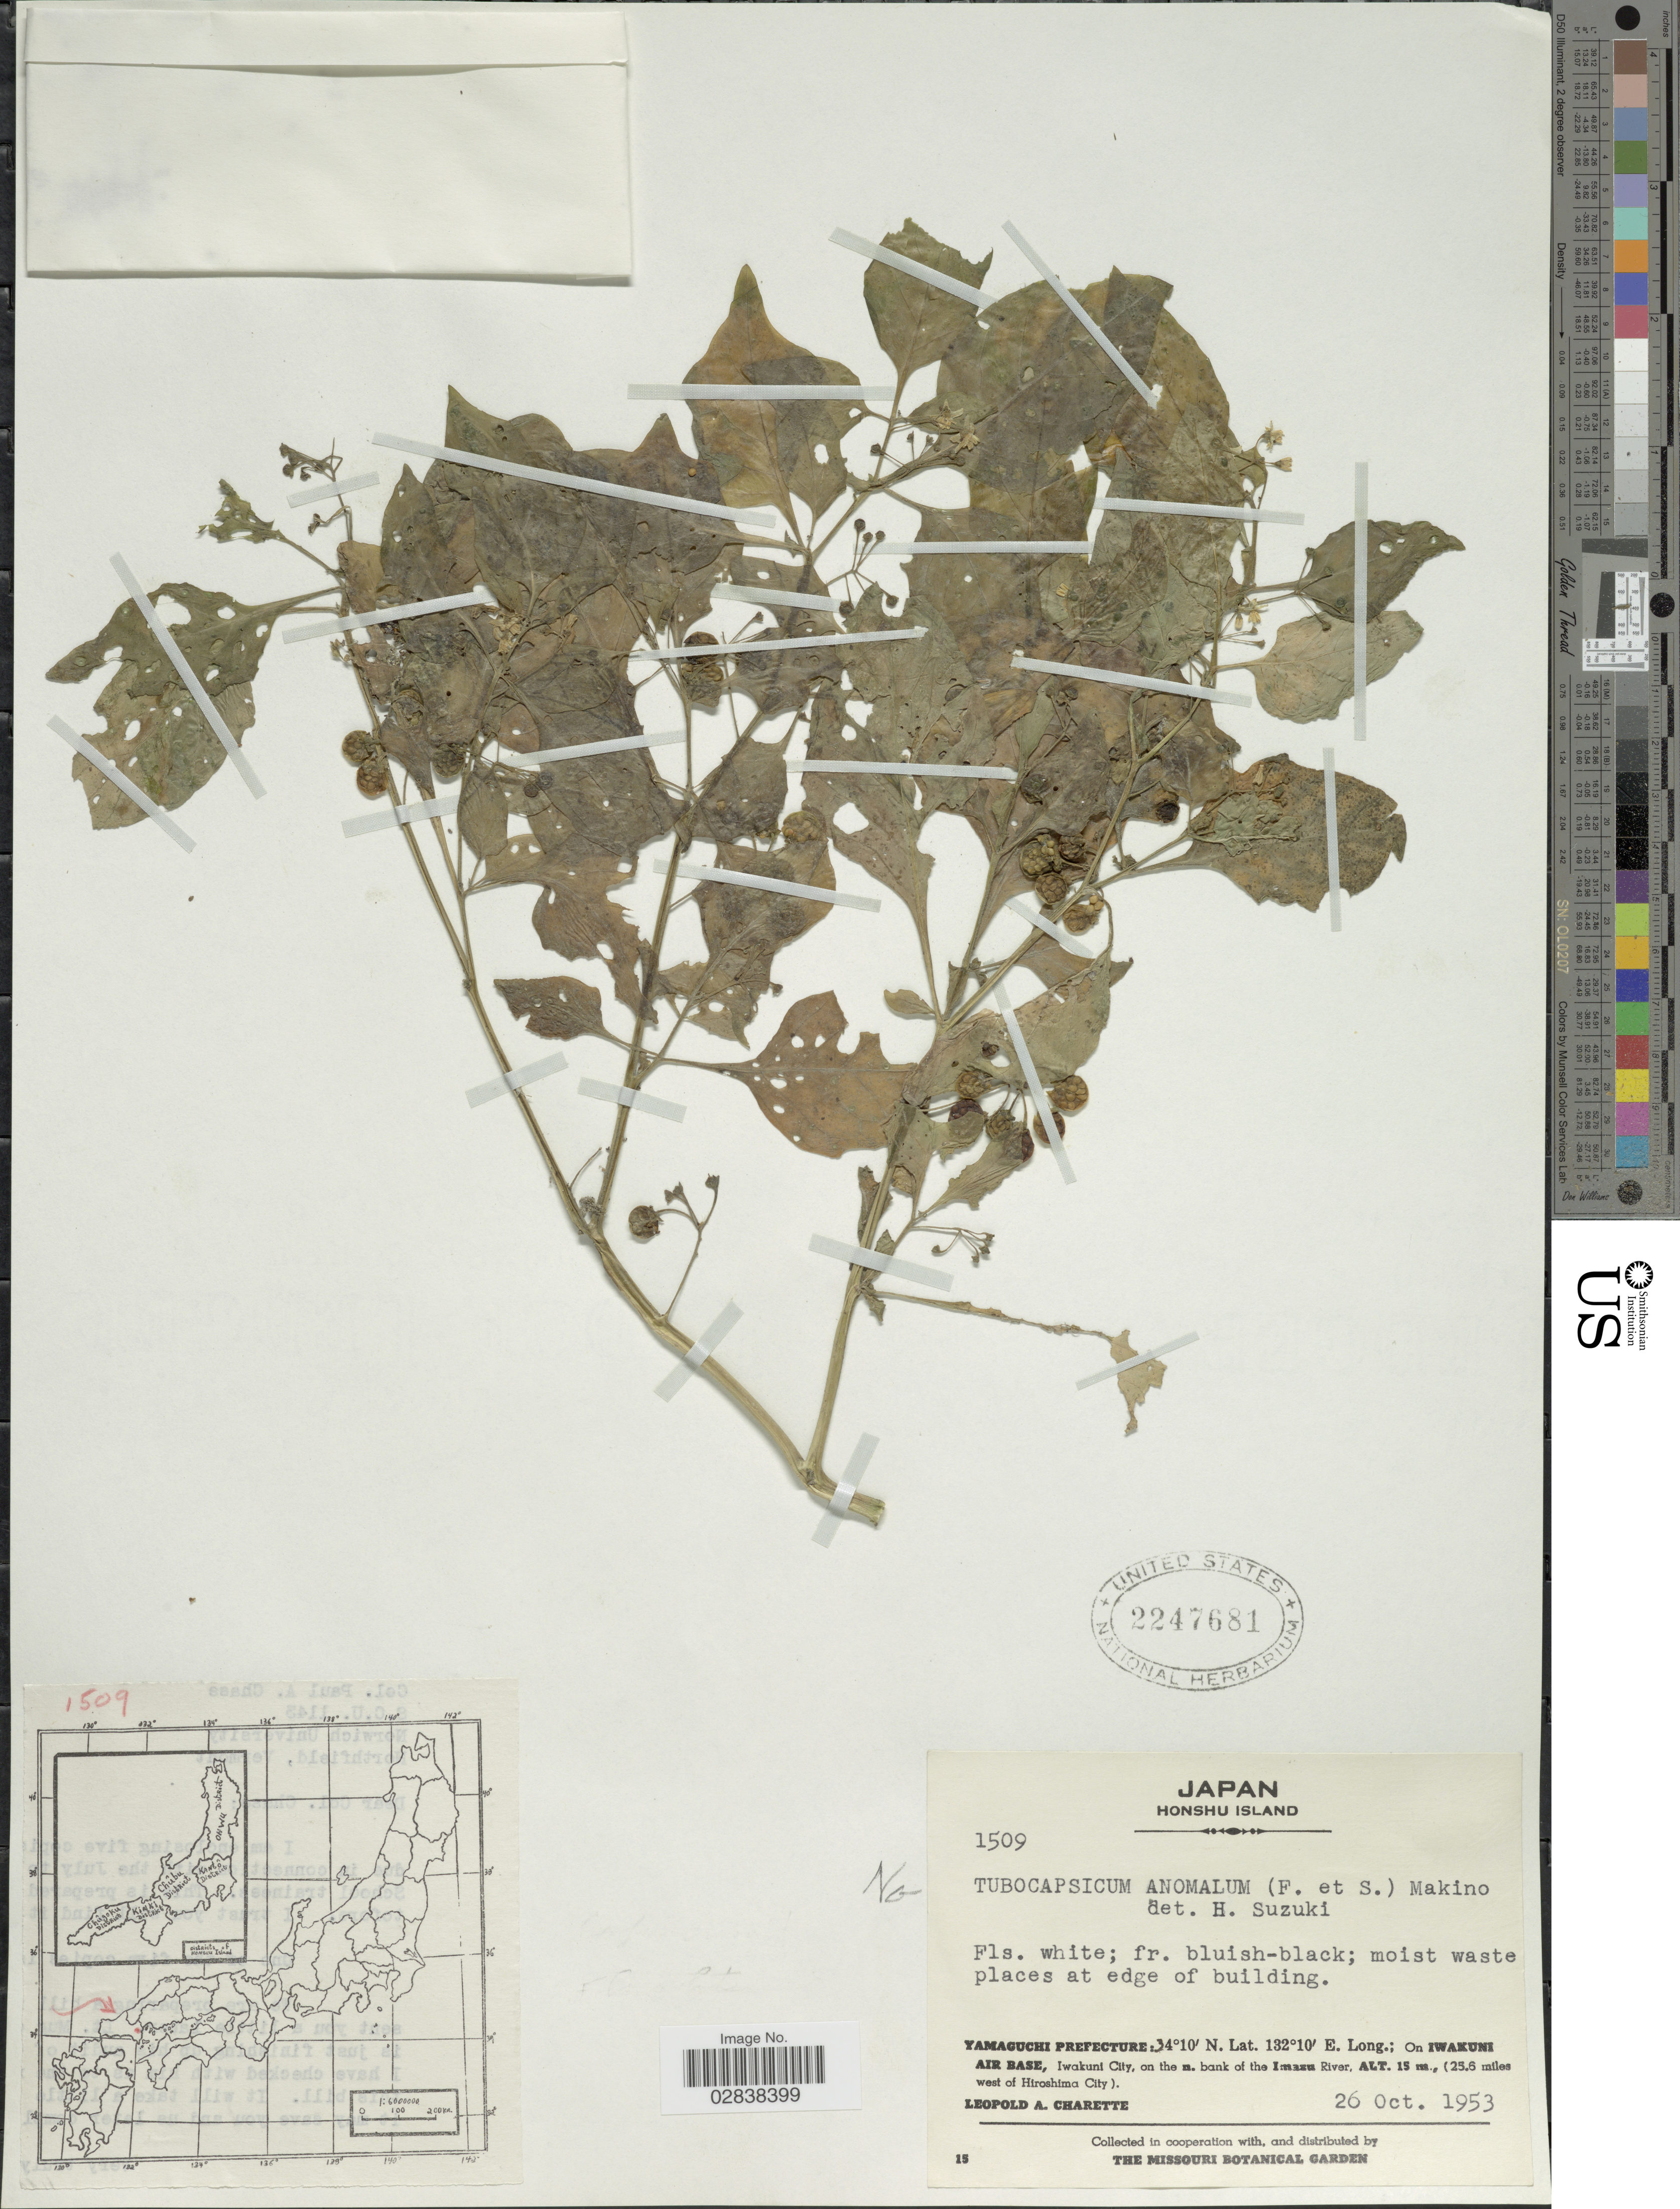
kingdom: Plantae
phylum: Tracheophyta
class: Magnoliopsida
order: Solanales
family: Solanaceae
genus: Solanum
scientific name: Solanum nigrum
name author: L.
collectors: L. A. Charette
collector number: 1509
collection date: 1953-10-26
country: Japan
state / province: Yamaguti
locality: Honshu Island, Yamaguchi Prefecture, On Iwakuni Air Base, Iwakuni City, on the n. bank of the Imazu River, 25.6 miles west of Hiroshima City.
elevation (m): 15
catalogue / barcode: US 2247681